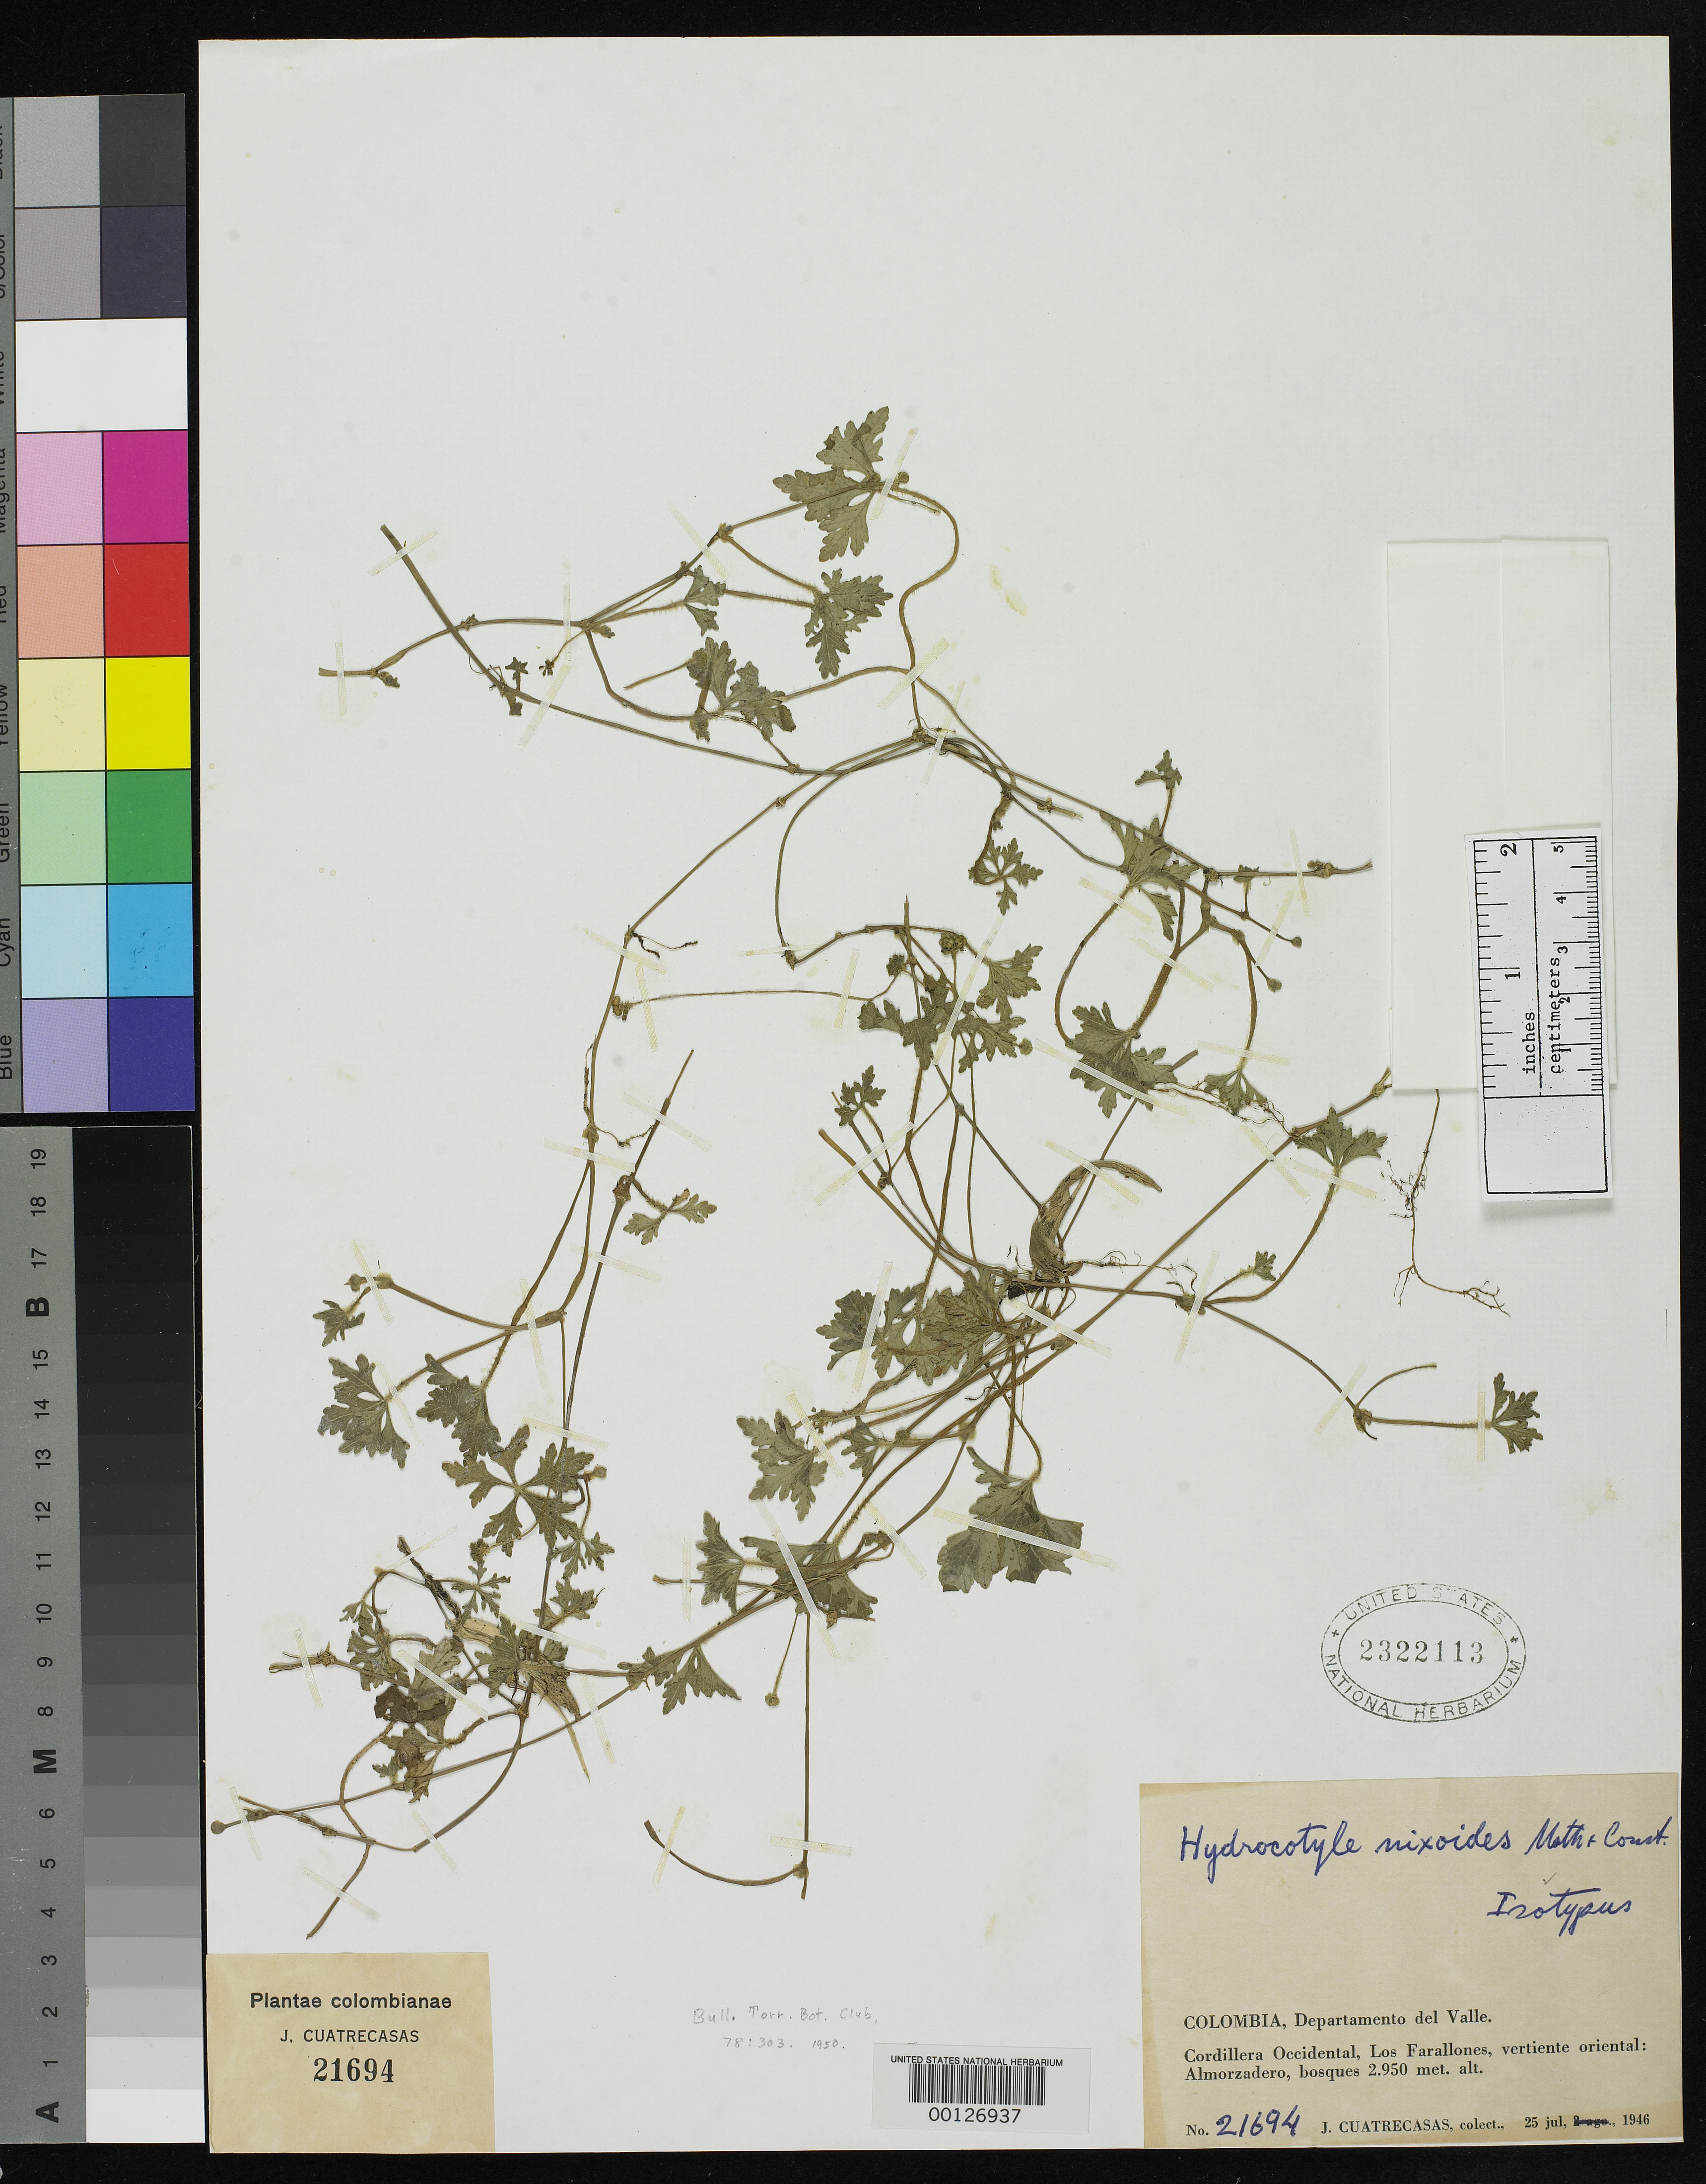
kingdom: Plantae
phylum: Tracheophyta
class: Magnoliopsida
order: Apiales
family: Araliaceae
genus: Hydrocotyle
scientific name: Hydrocotyle nixoides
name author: Mathias & Constance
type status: Isotype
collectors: J. Cuatrecasas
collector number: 21694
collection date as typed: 25 Jul 1946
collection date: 1946-07-25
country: Colombia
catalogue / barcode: US 2322113